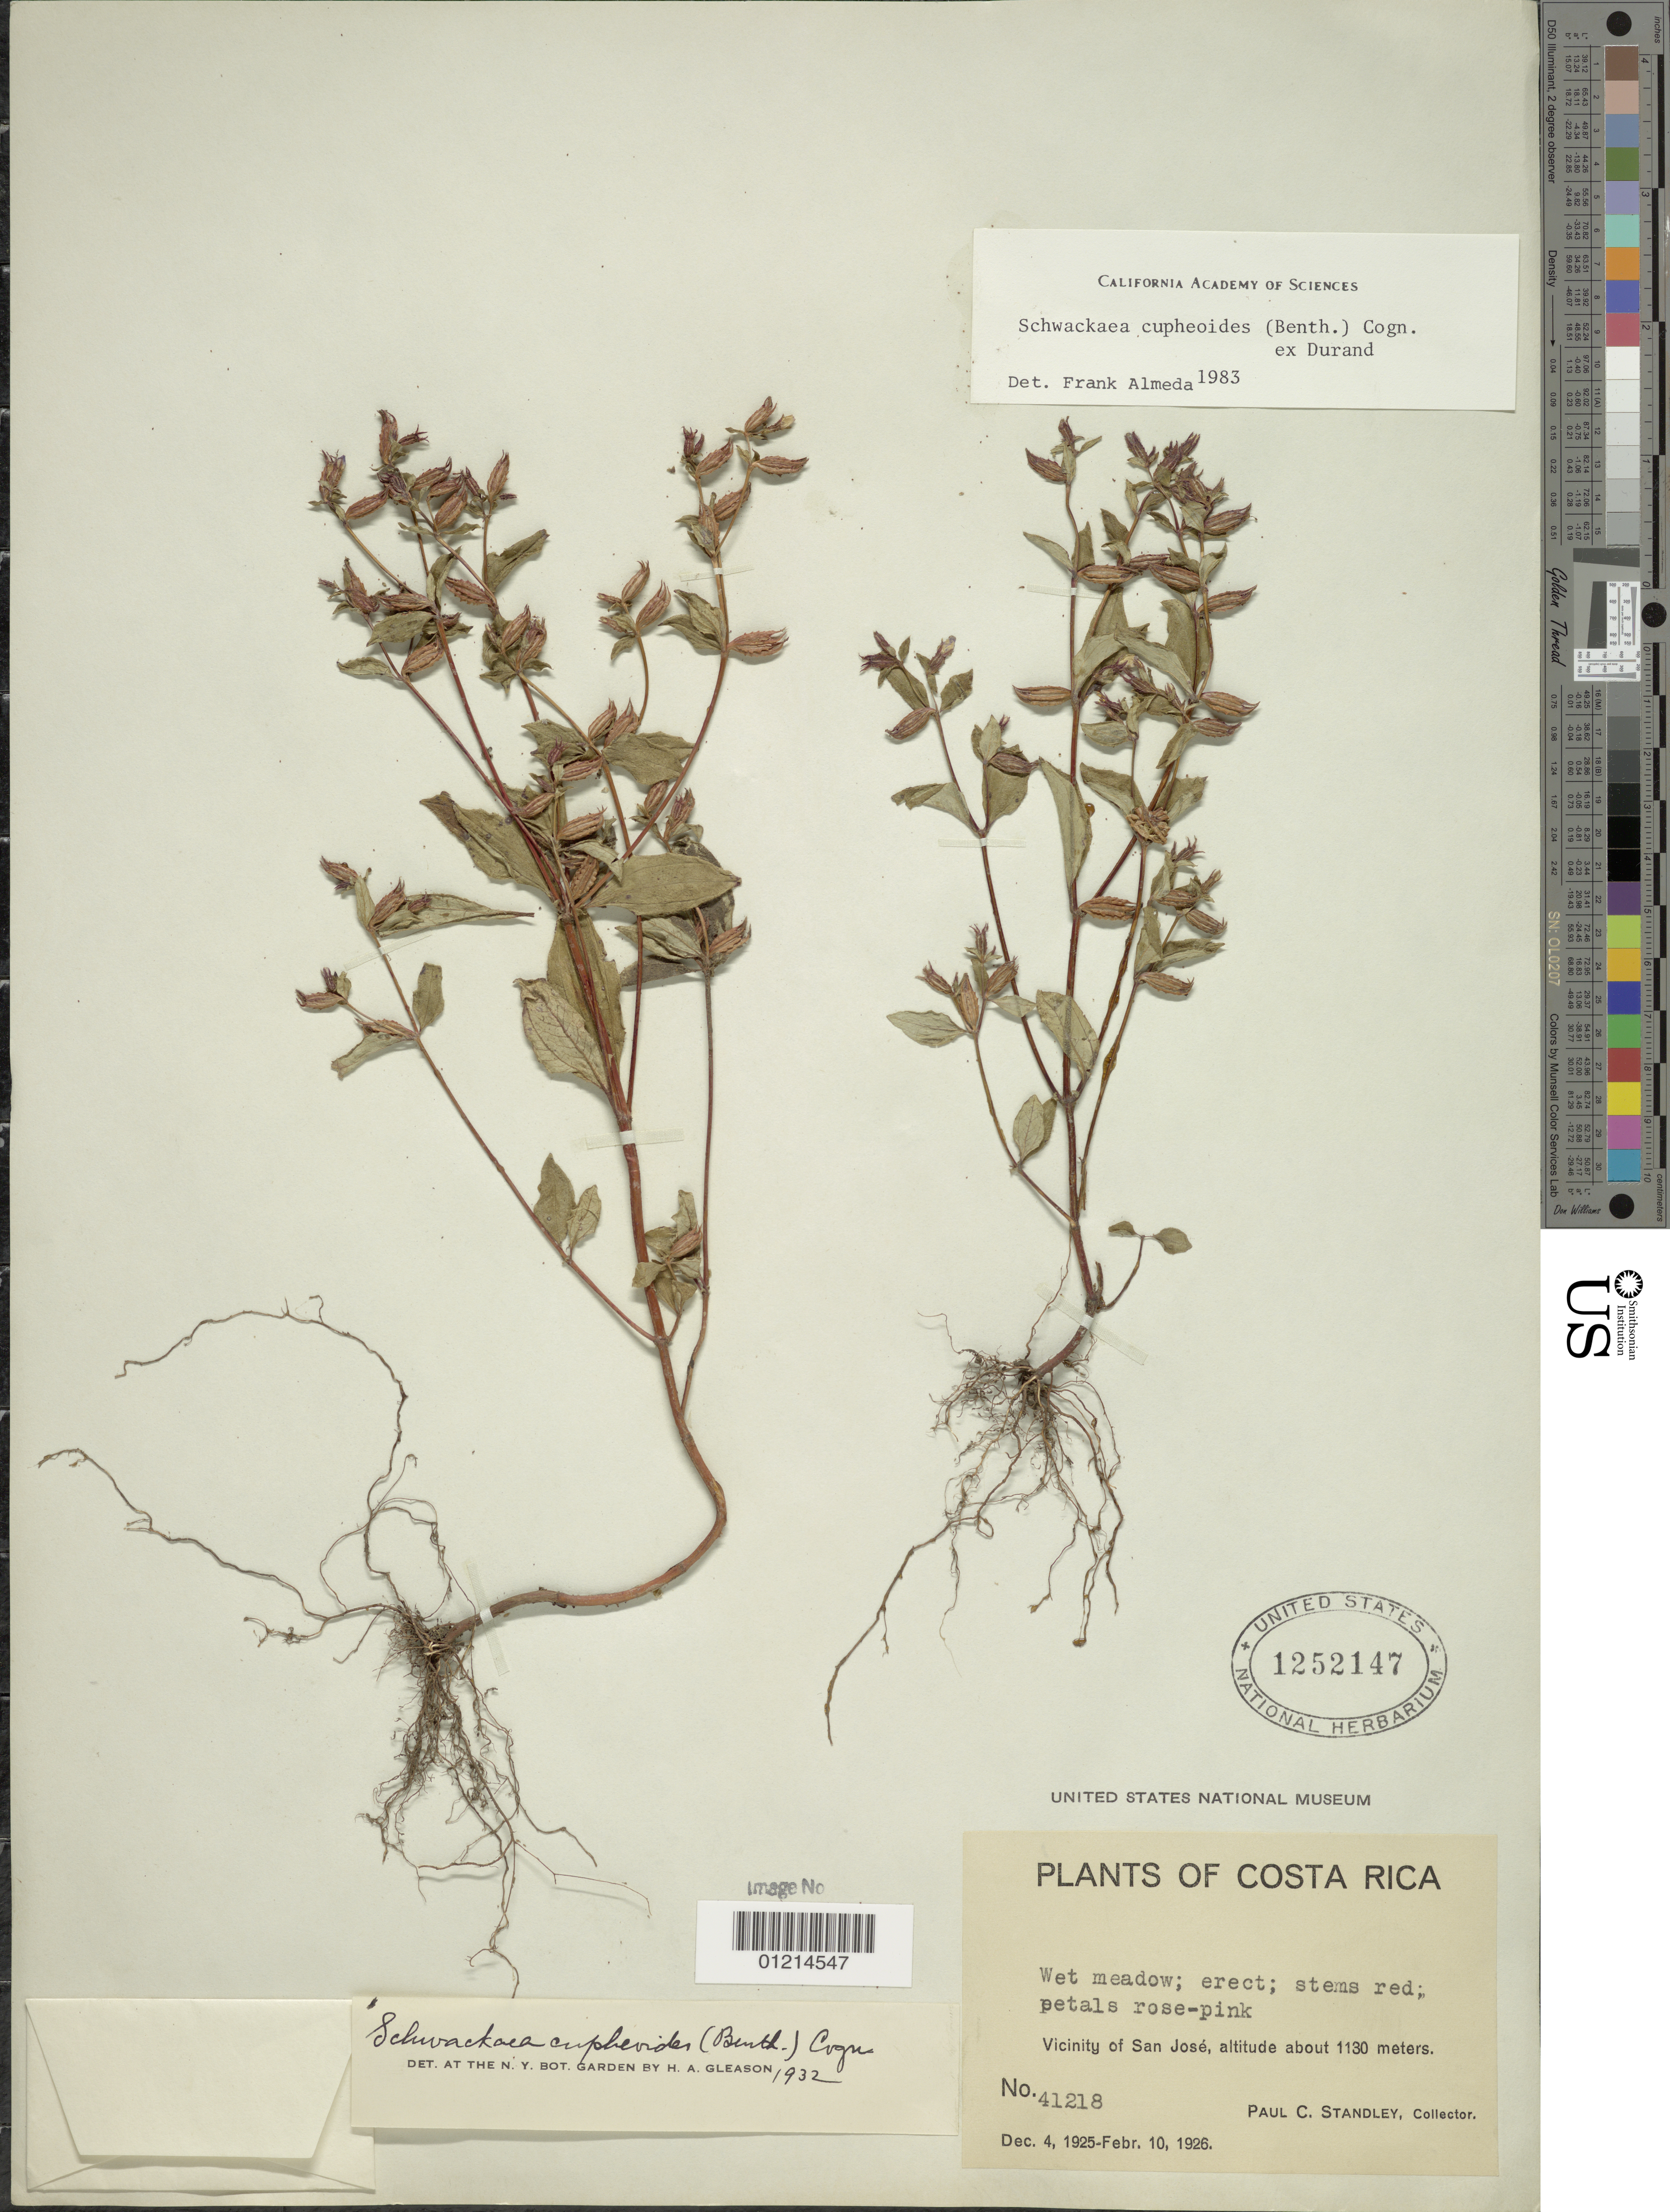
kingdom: Plantae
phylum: Tracheophyta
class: Magnoliopsida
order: Myrtales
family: Melastomataceae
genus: Schwackaea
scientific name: Schwackaea cupheoides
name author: (Benth.) Cogn.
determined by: Almeda, F.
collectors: P. C. Standley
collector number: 41218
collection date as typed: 04 Dec 1925 to 10 Feb 1926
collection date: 1925-12-04/1926-02-10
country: Costa Rica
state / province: San José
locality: Vicinity of San José.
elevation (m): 1130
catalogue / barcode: US 1252147